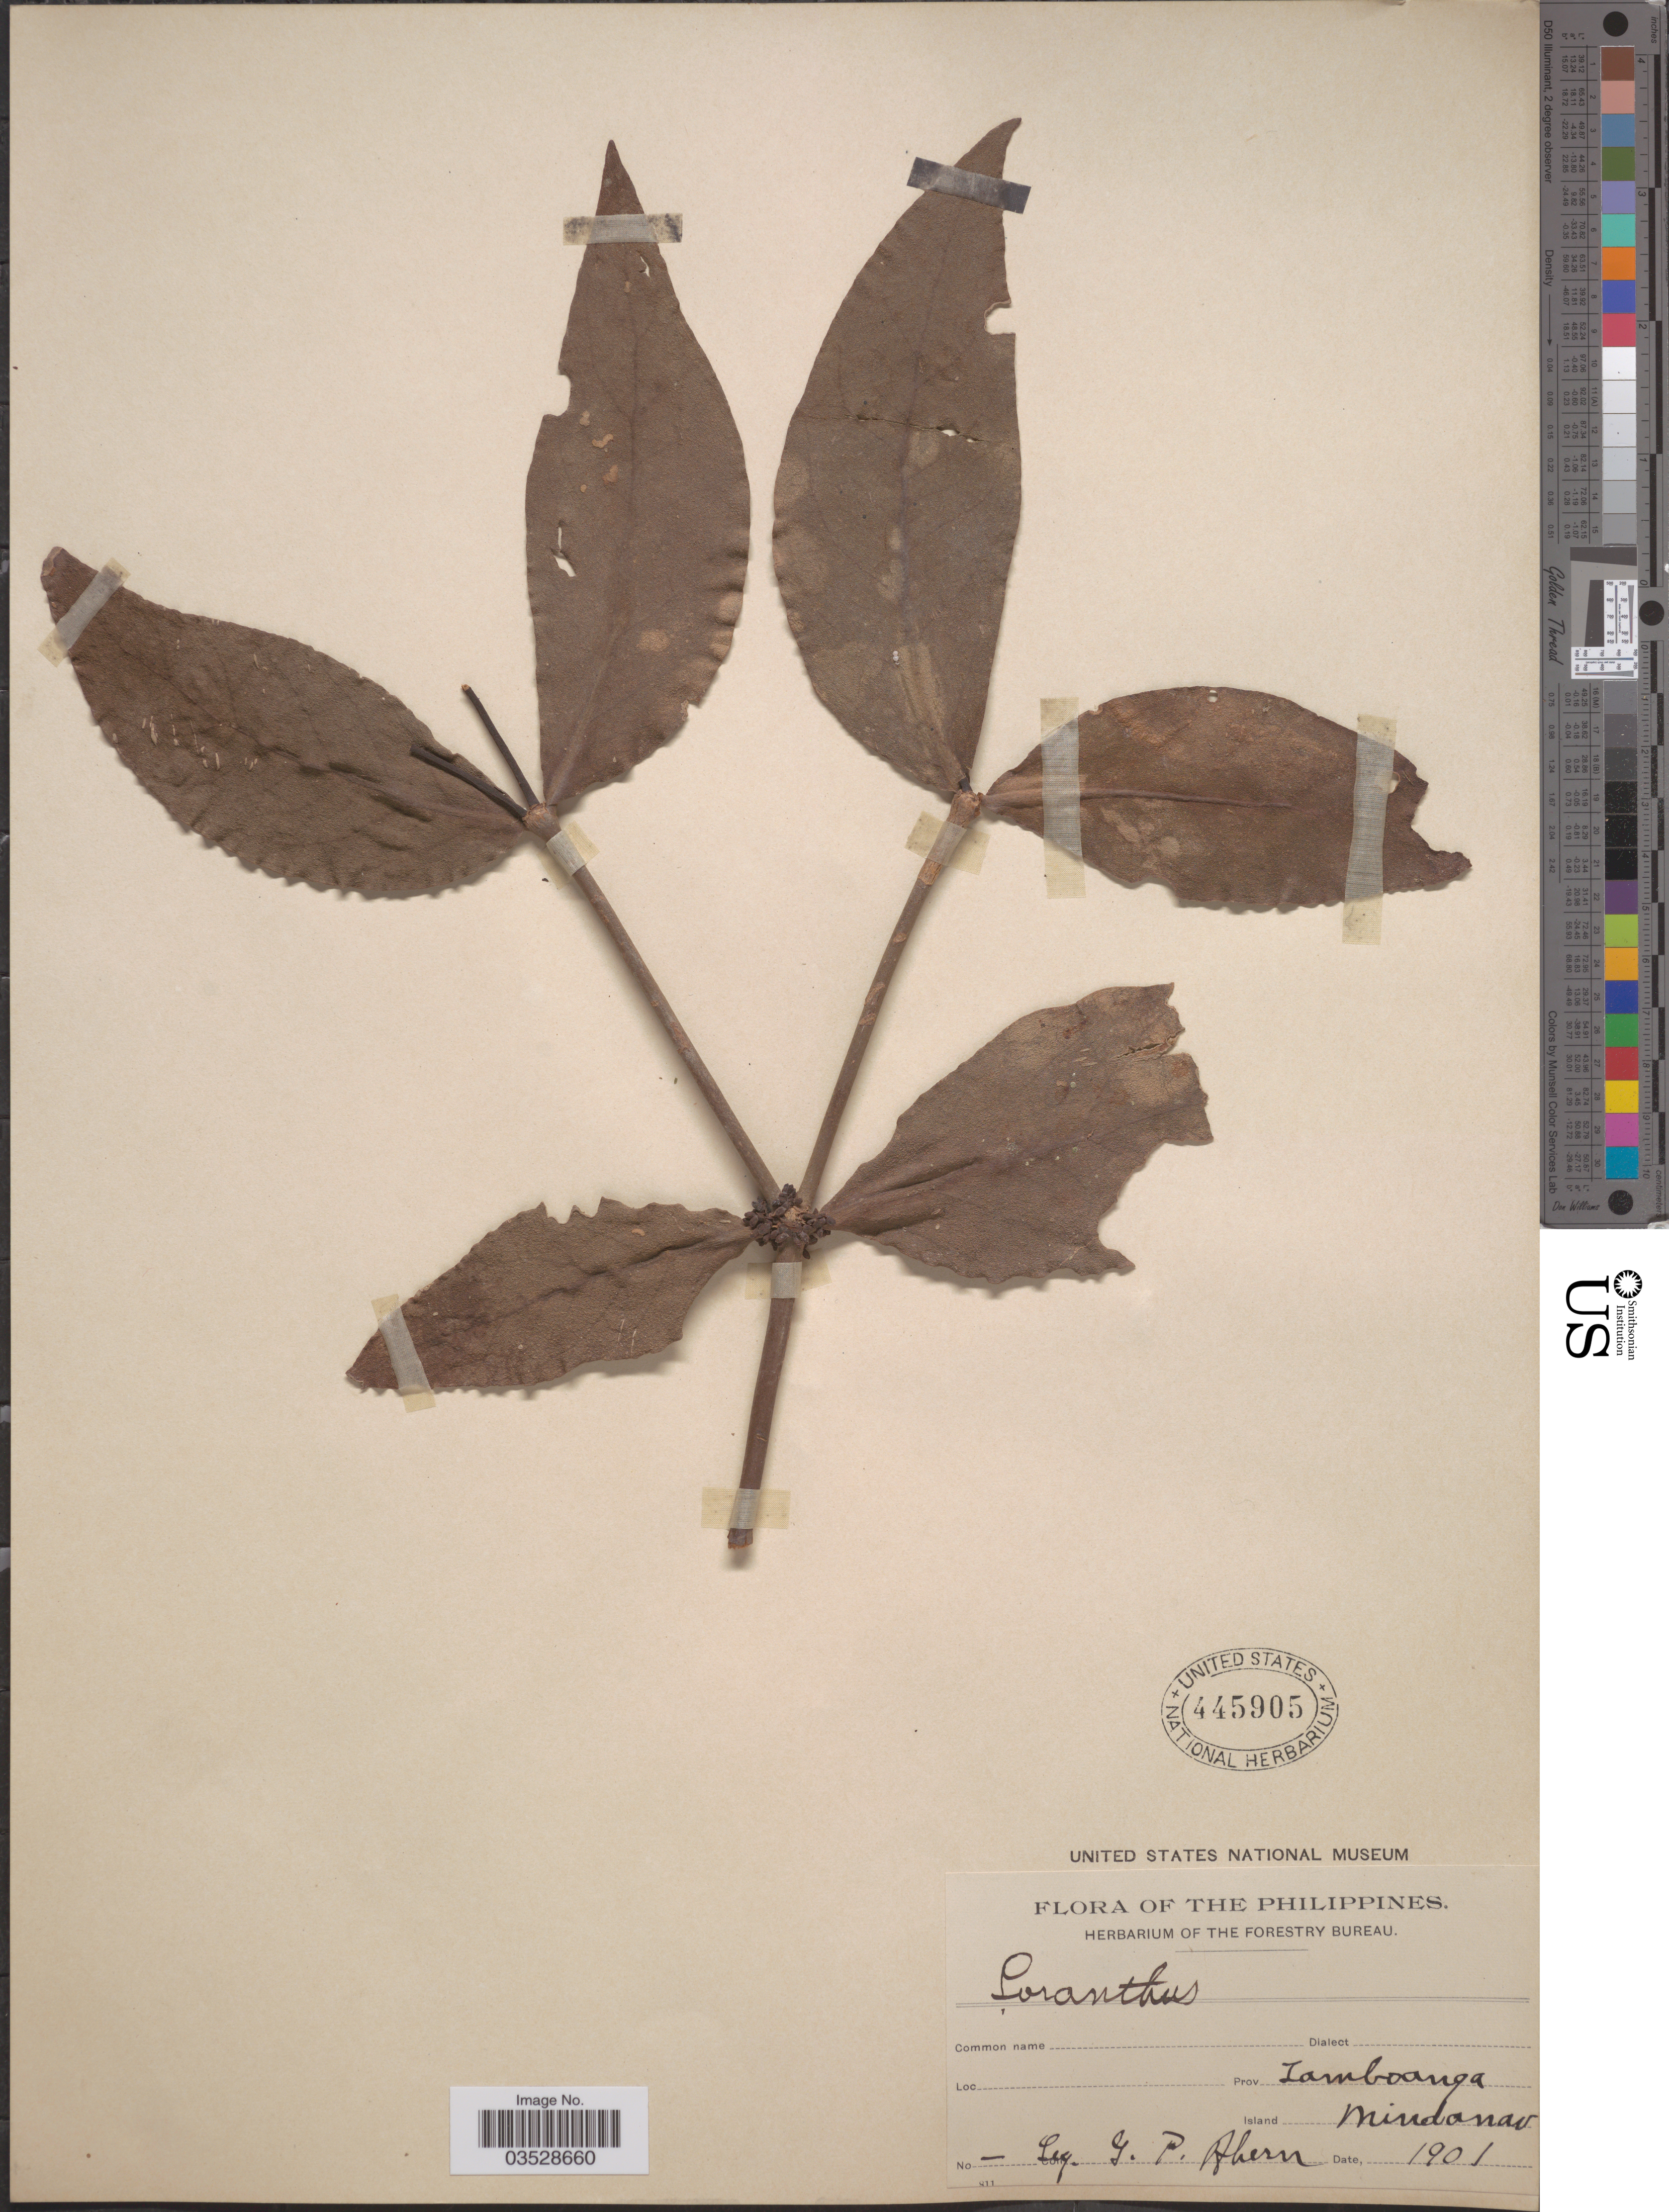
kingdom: Plantae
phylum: Tracheophyta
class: Magnoliopsida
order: Santalales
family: Loranthaceae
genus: Loranthus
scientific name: Loranthus sp.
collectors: G. Ahern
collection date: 1901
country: Philippines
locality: Prov. Zamboanga. Island Mindanao.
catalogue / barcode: US 445905